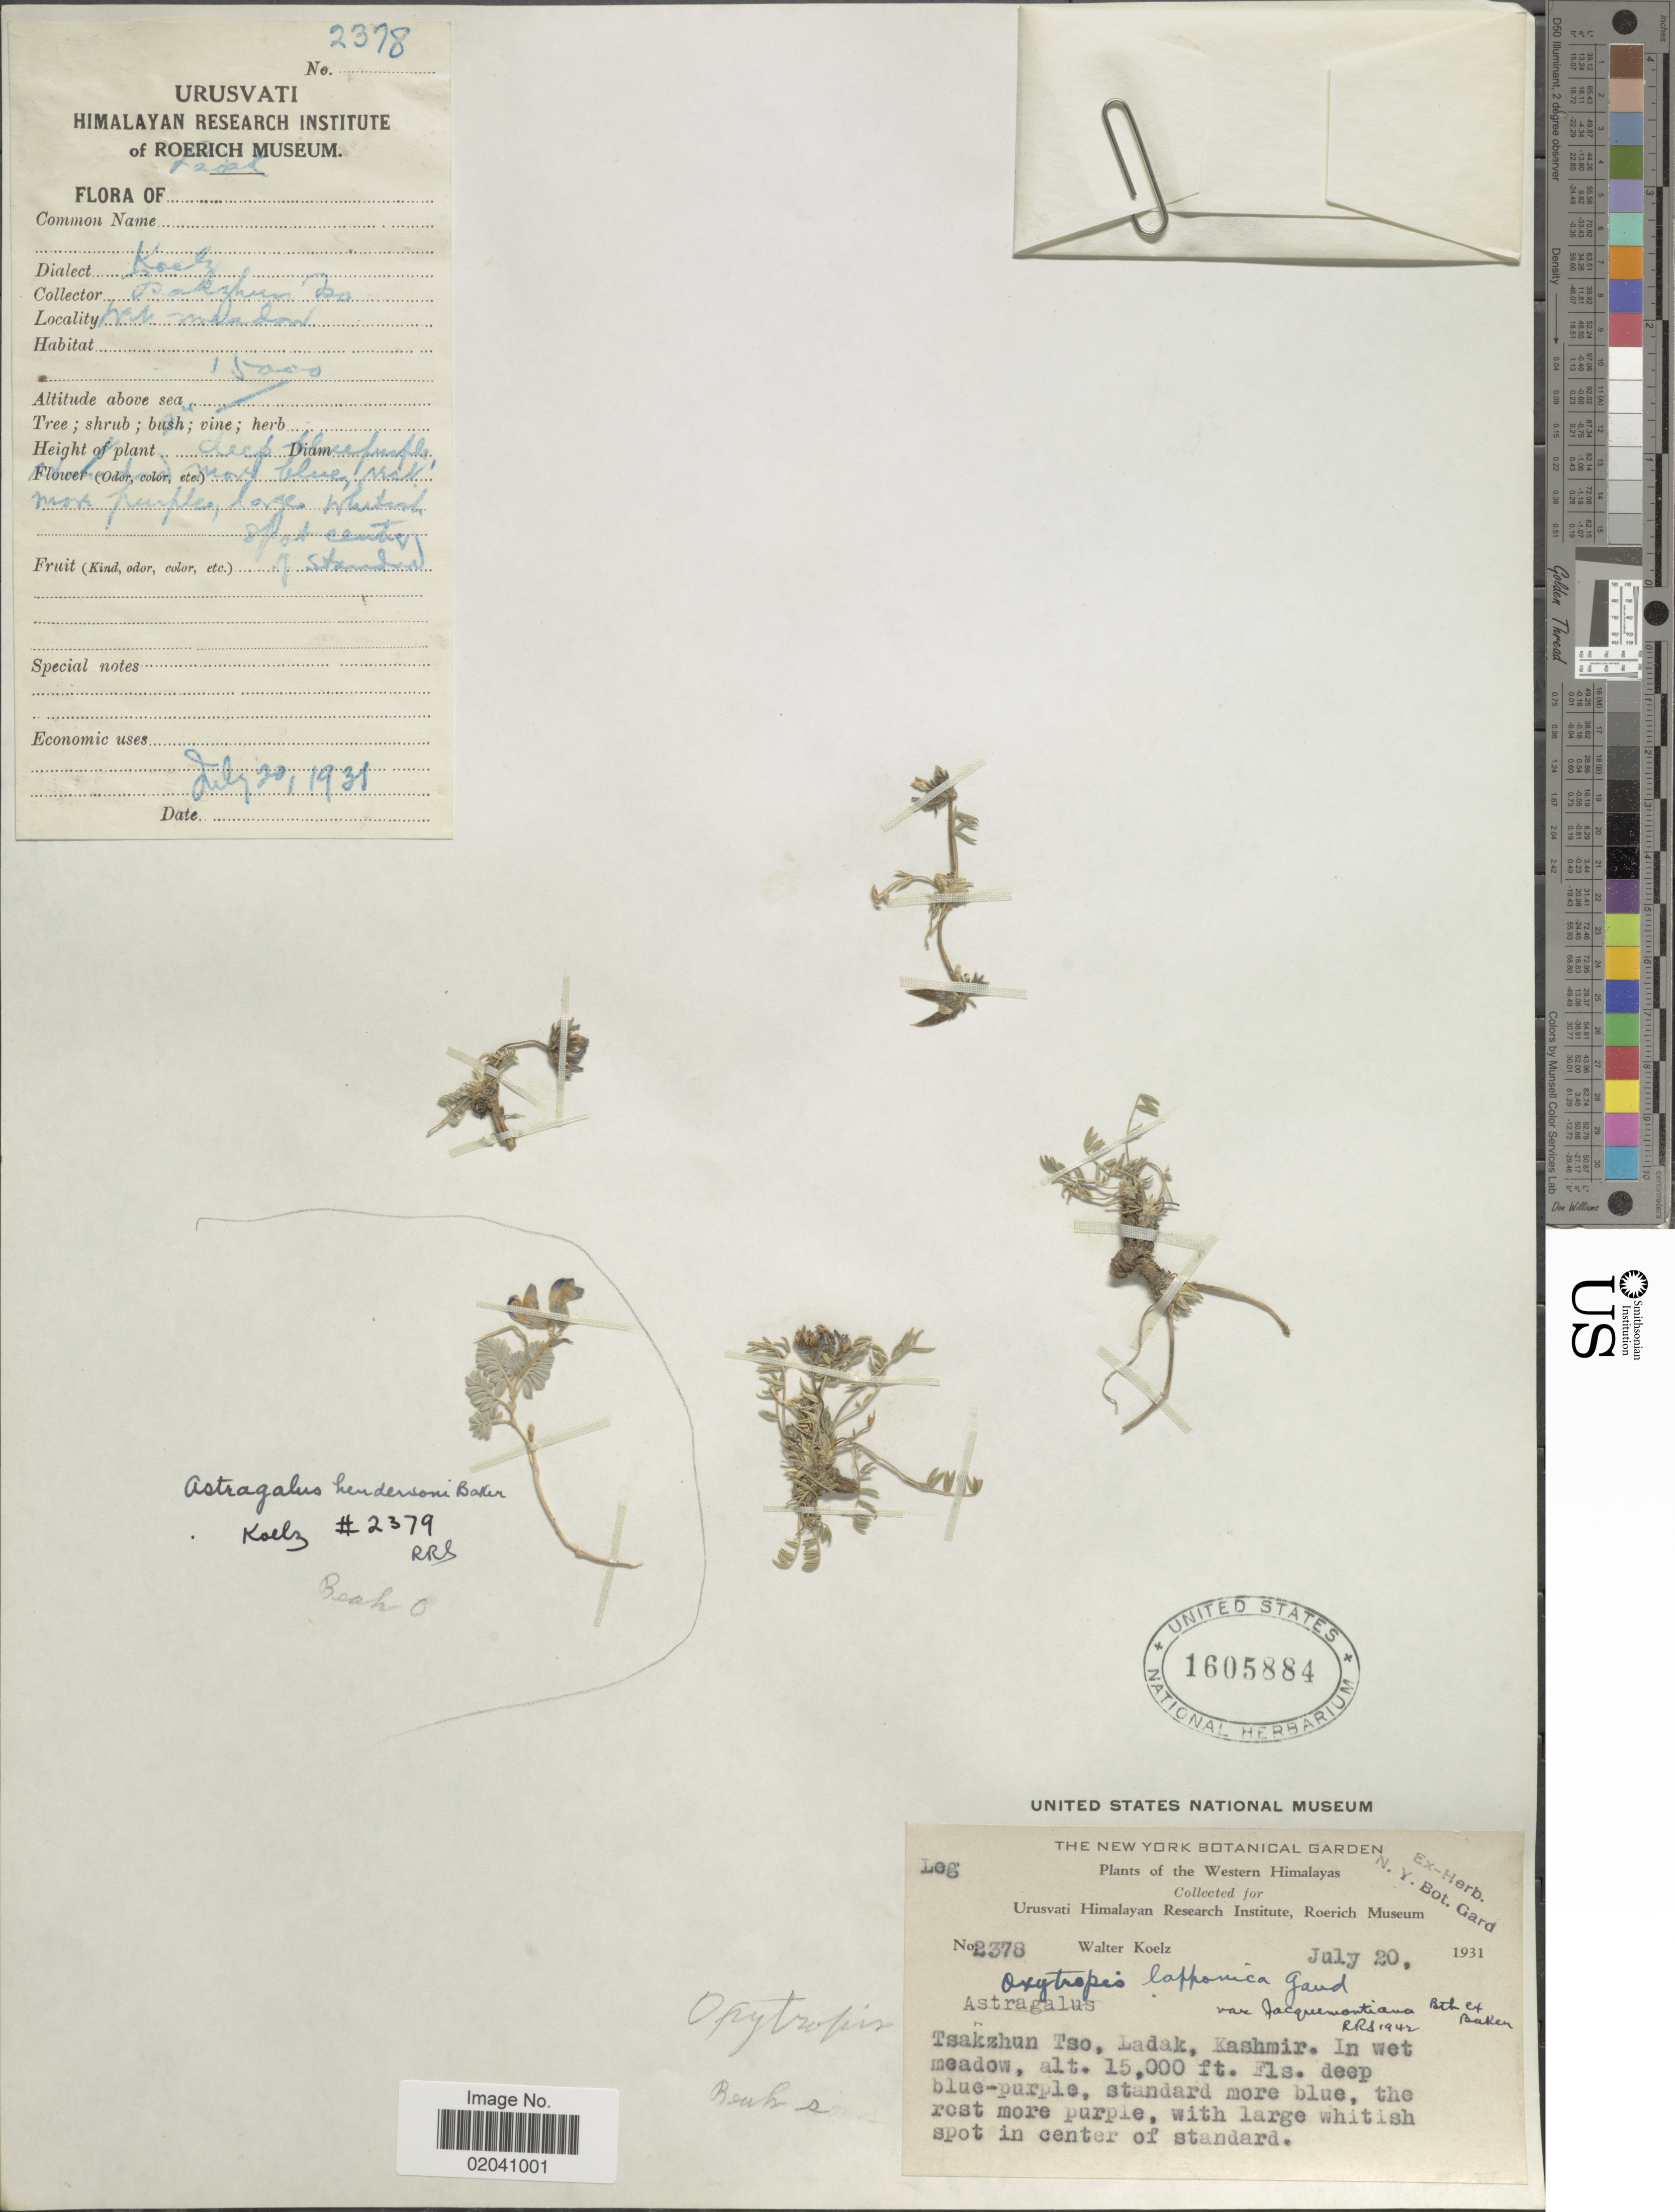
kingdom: Plantae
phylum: Tracheophyta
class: Magnoliopsida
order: Fabales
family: Fabaceae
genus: Oxytropis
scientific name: Oxytropis lapponica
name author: (Wahlenb.) Gay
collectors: W. N. Koelz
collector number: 2378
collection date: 1931-07-20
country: India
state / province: Ladakh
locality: Western Himalayas, Tsakzhun Tso, Ladak, Kashmir, in wet meadow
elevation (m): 4572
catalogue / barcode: US 1605884